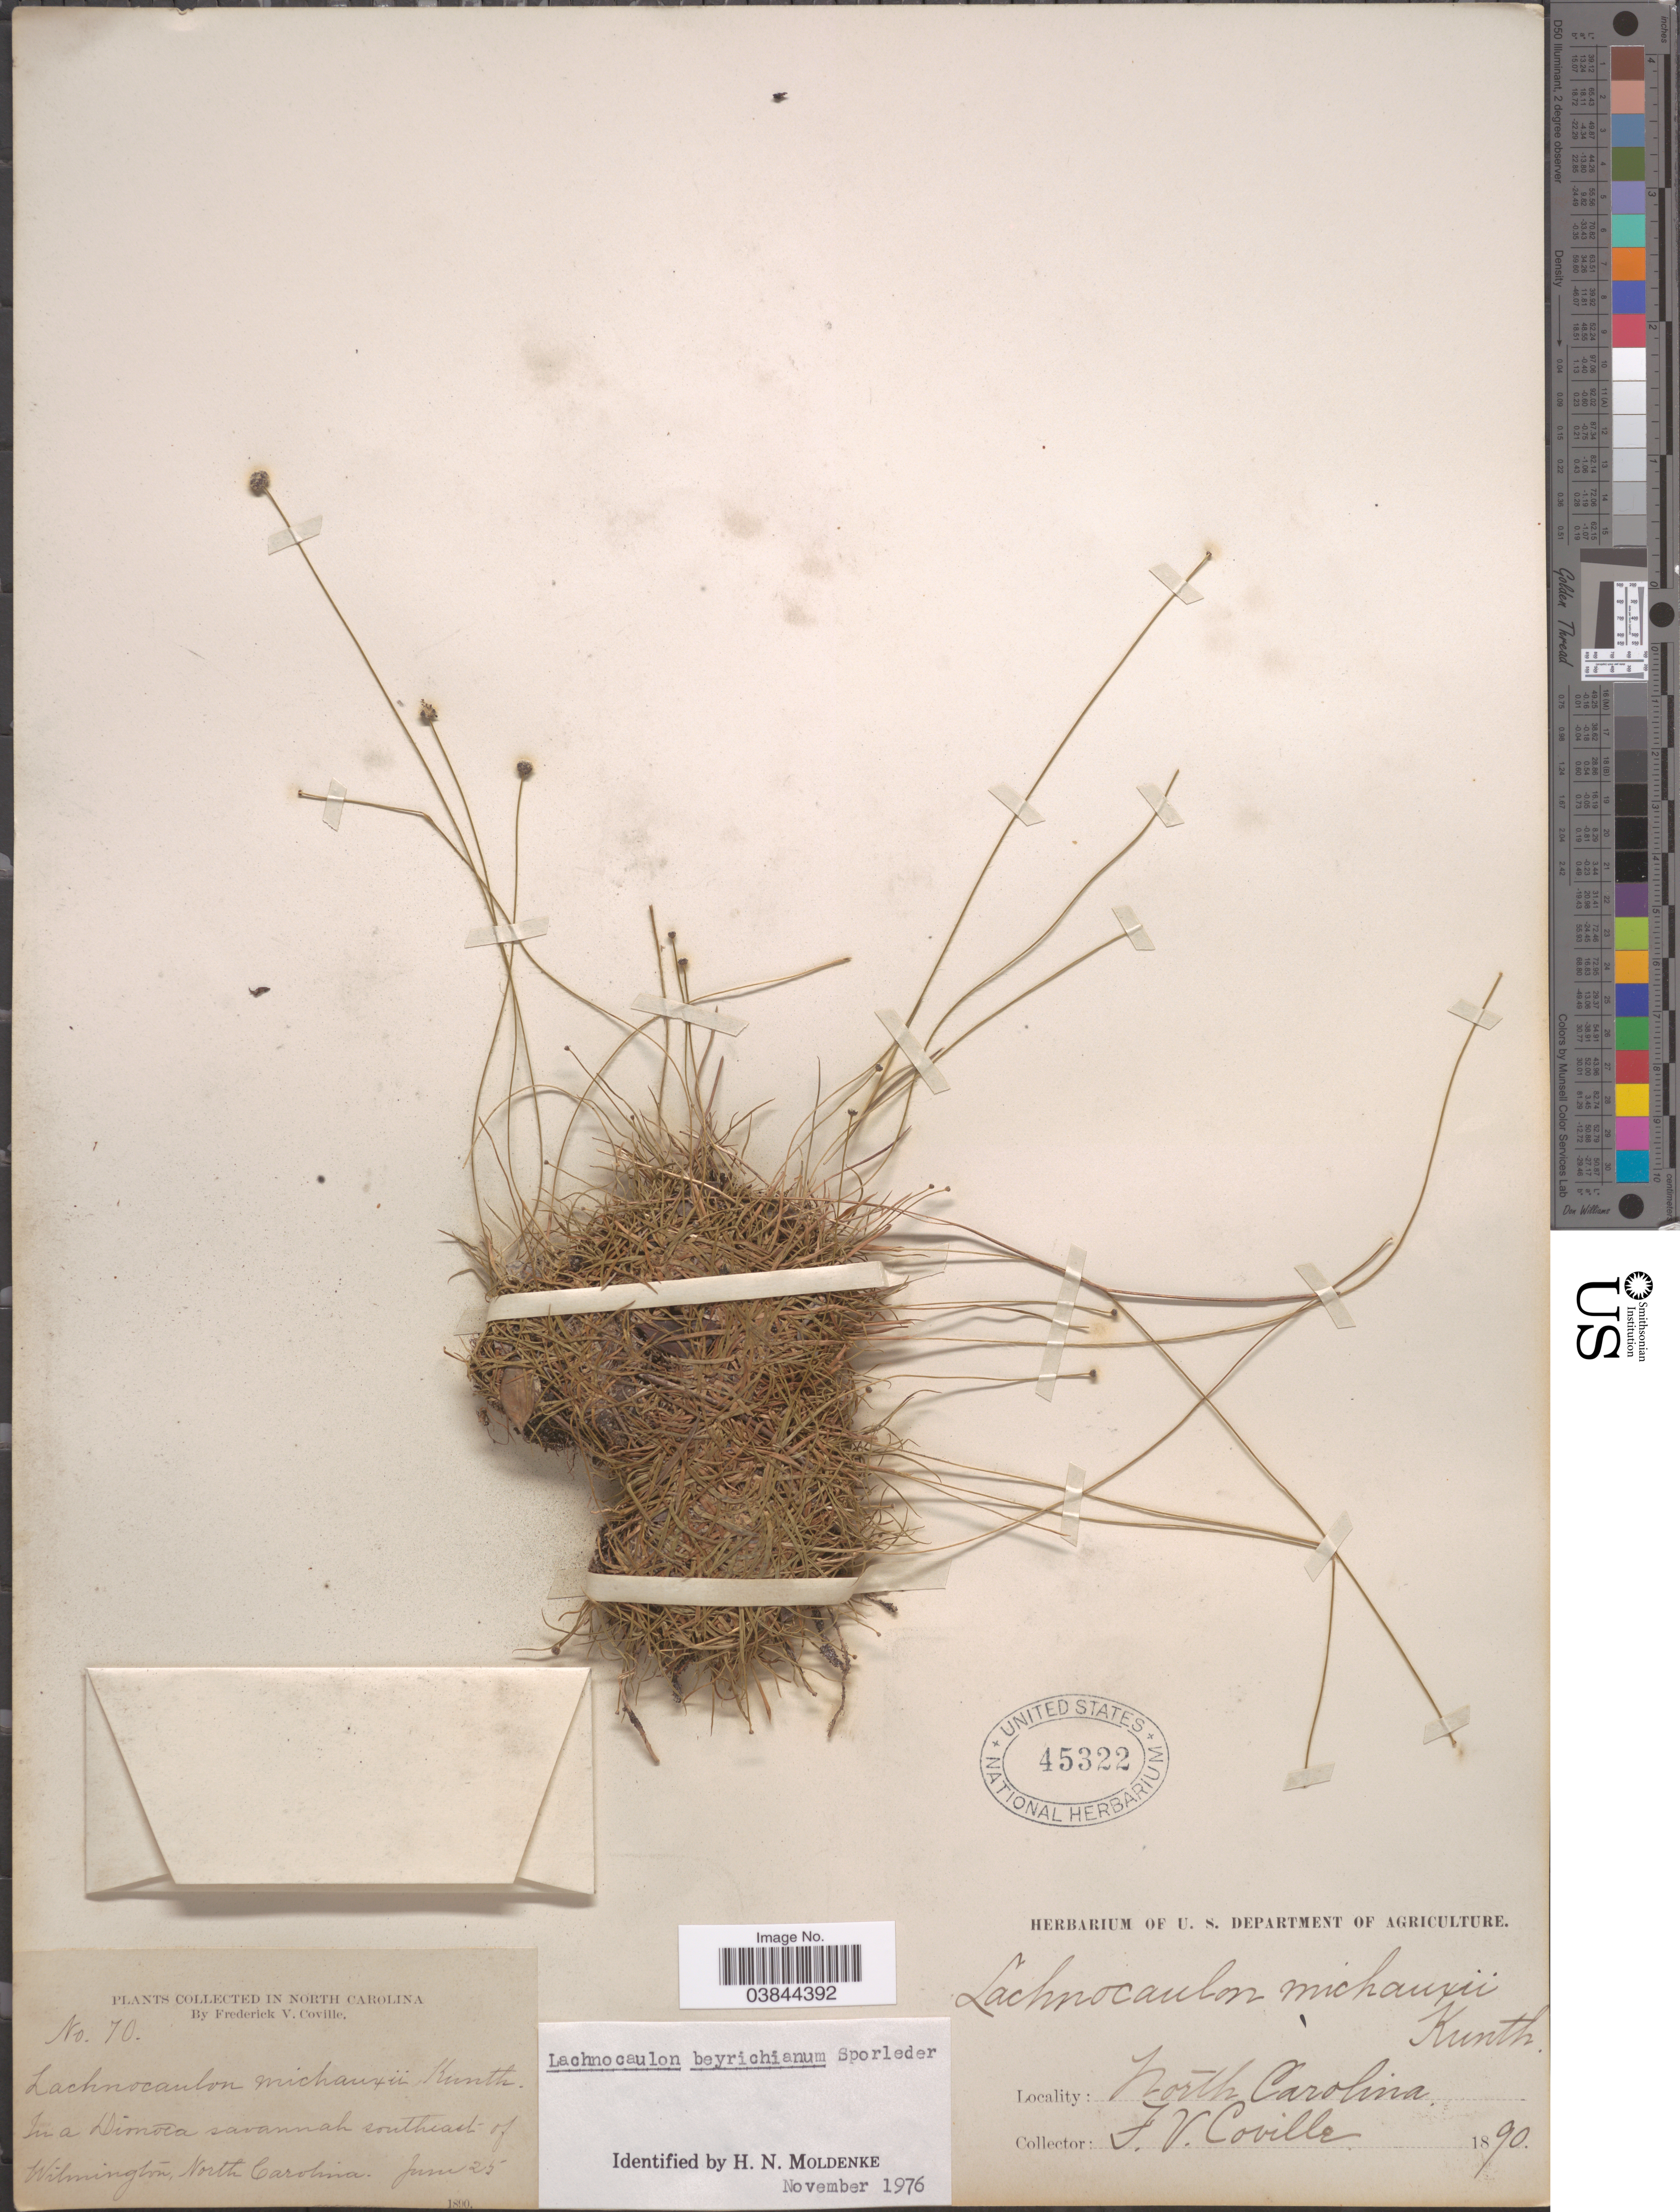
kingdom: Plantae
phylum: Tracheophyta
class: Liliopsida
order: Poales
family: Eriocaulaceae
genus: Lachnocaulon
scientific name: Lachnocaulon beyrichianum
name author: Sporl. ex Körn.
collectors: F. V. Coville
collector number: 70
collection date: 1890-06-25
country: United States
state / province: North Carolina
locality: In a Dimota savannah southeast of Wilmington.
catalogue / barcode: US 45322